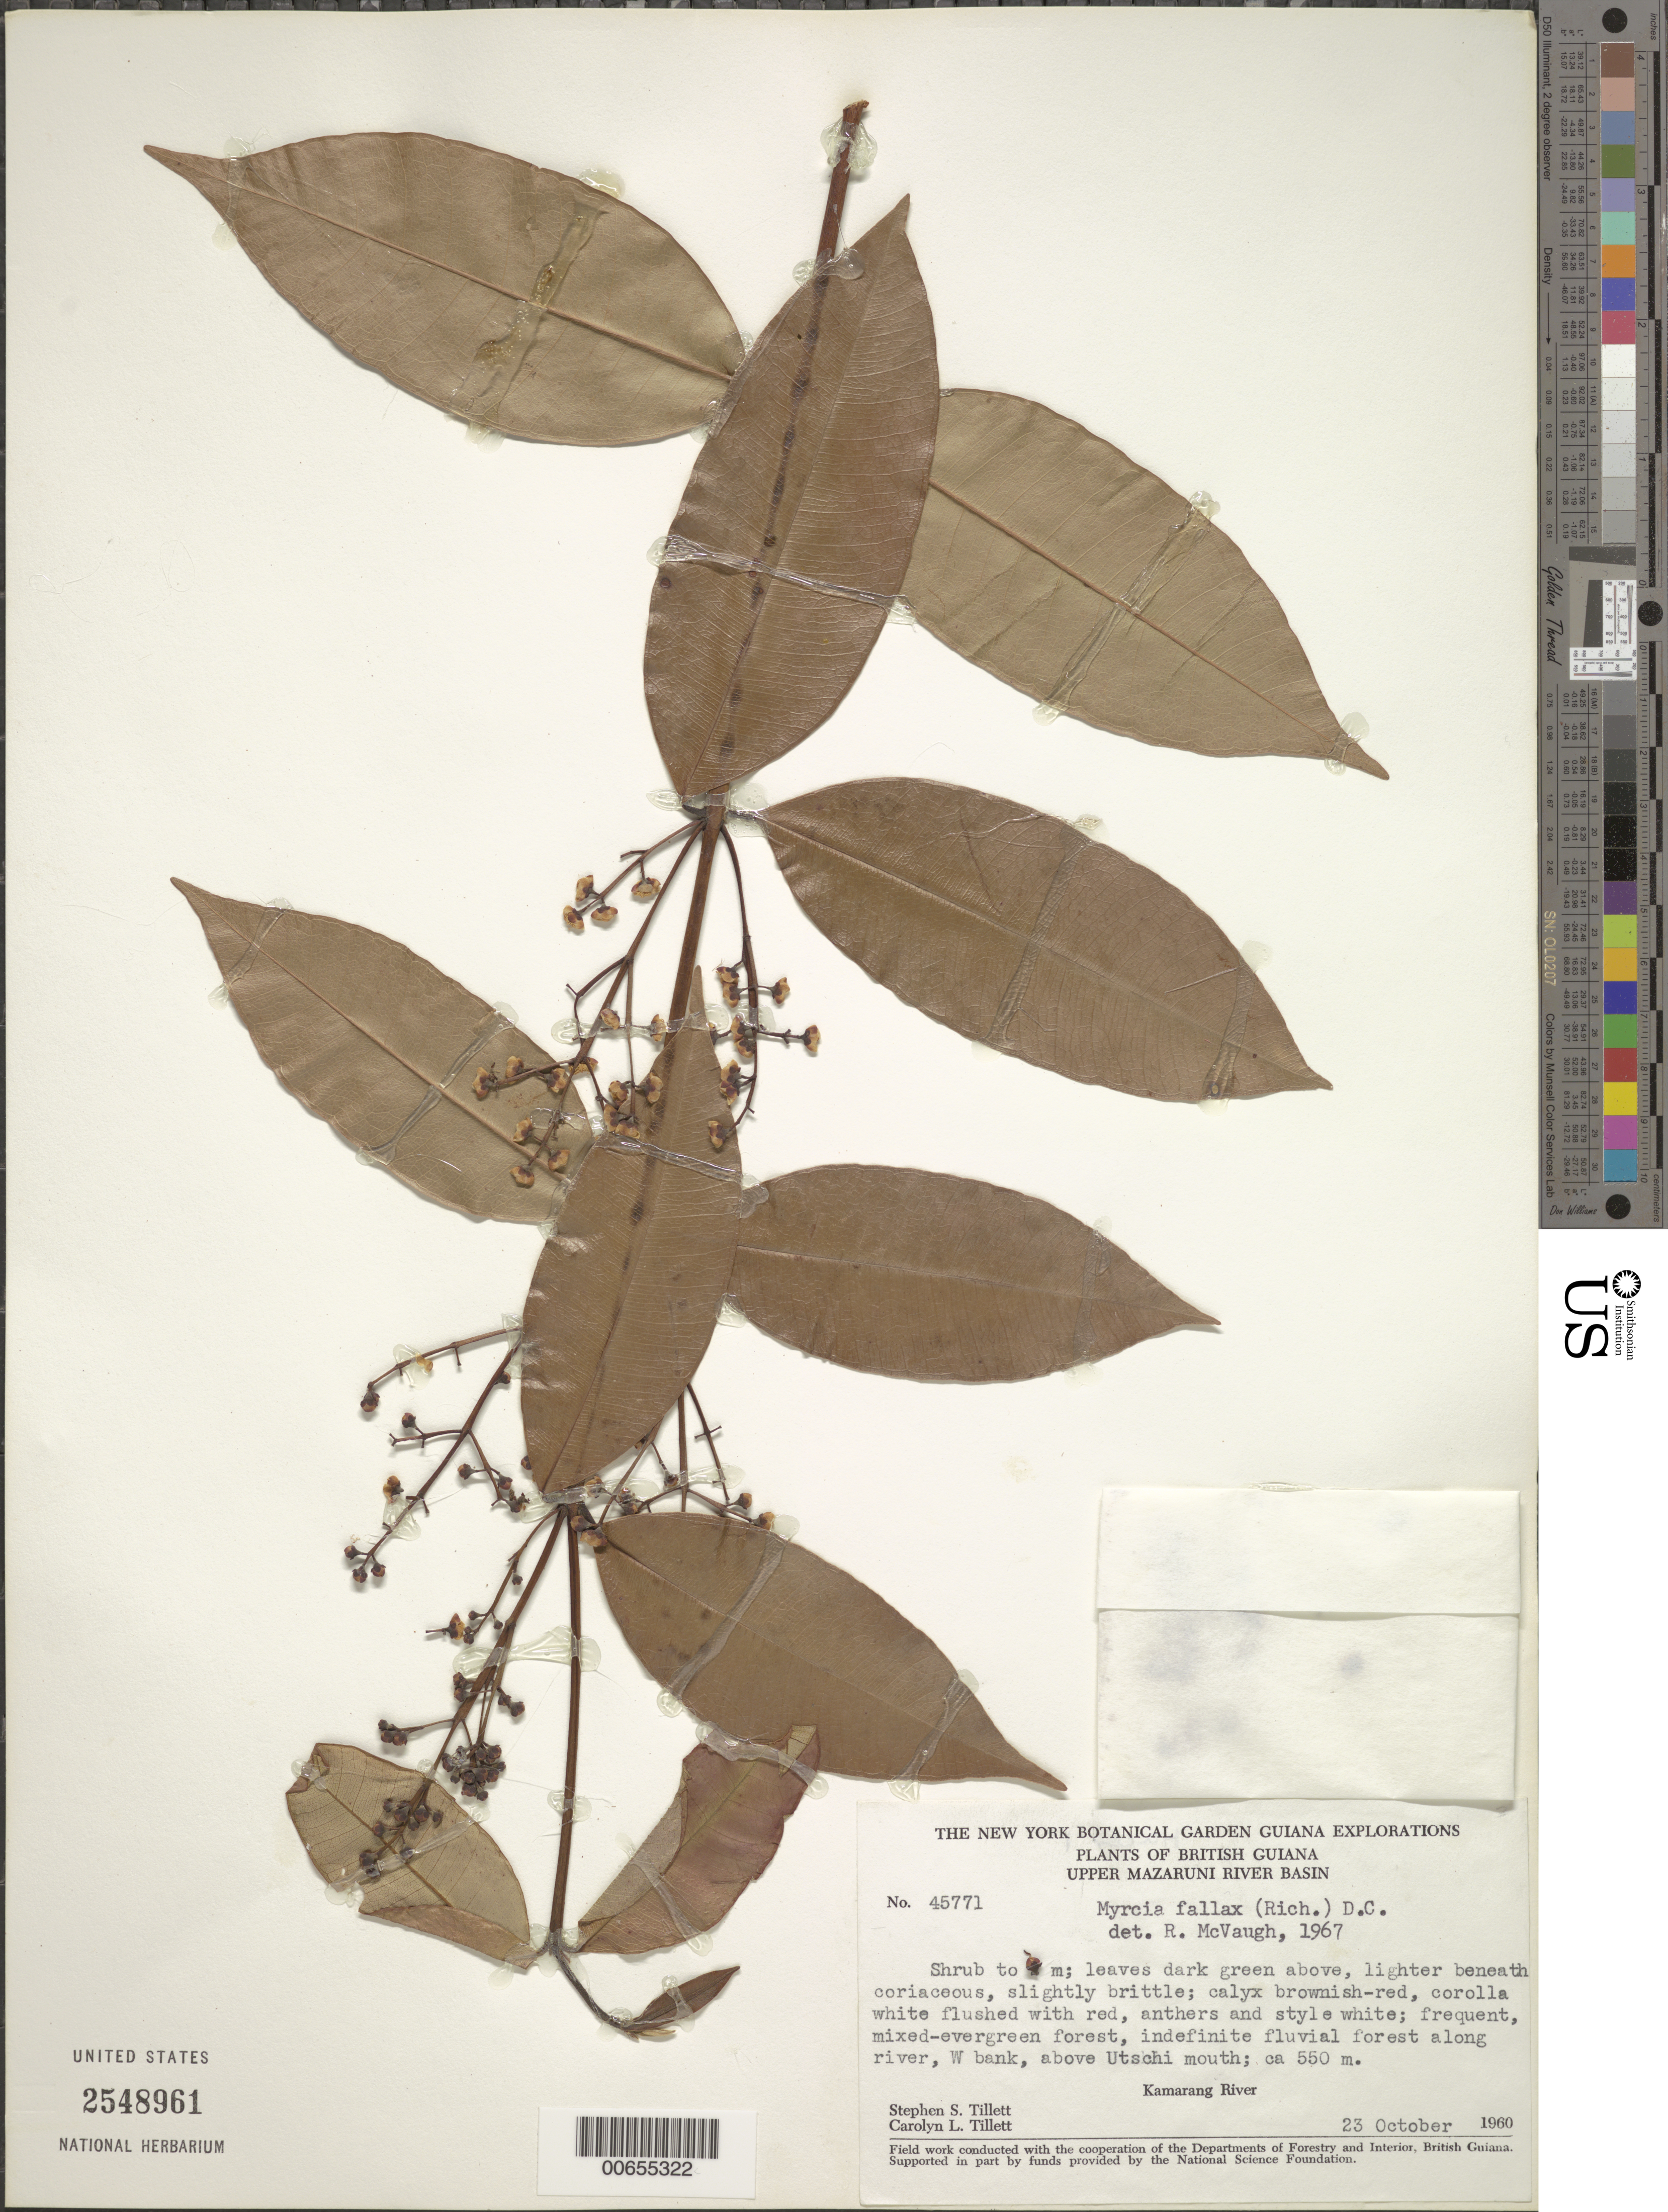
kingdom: Plantae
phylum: Tracheophyta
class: Magnoliopsida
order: Myrtales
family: Myrtaceae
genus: Myrcia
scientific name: Myrcia fallax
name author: (Rich.) DC.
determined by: McVaugh, R.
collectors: S. S. Tillett, C. L. Tillett & R. Boyan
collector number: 45771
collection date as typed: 23-Oct-60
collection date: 1960-10-23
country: Guyana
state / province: Cuyuni-Mazaruni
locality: Upper Mazaruni River Basin, above mouth of Utschi River, Kamarang River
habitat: Fluvial forest along river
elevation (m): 550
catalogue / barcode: US 2548961